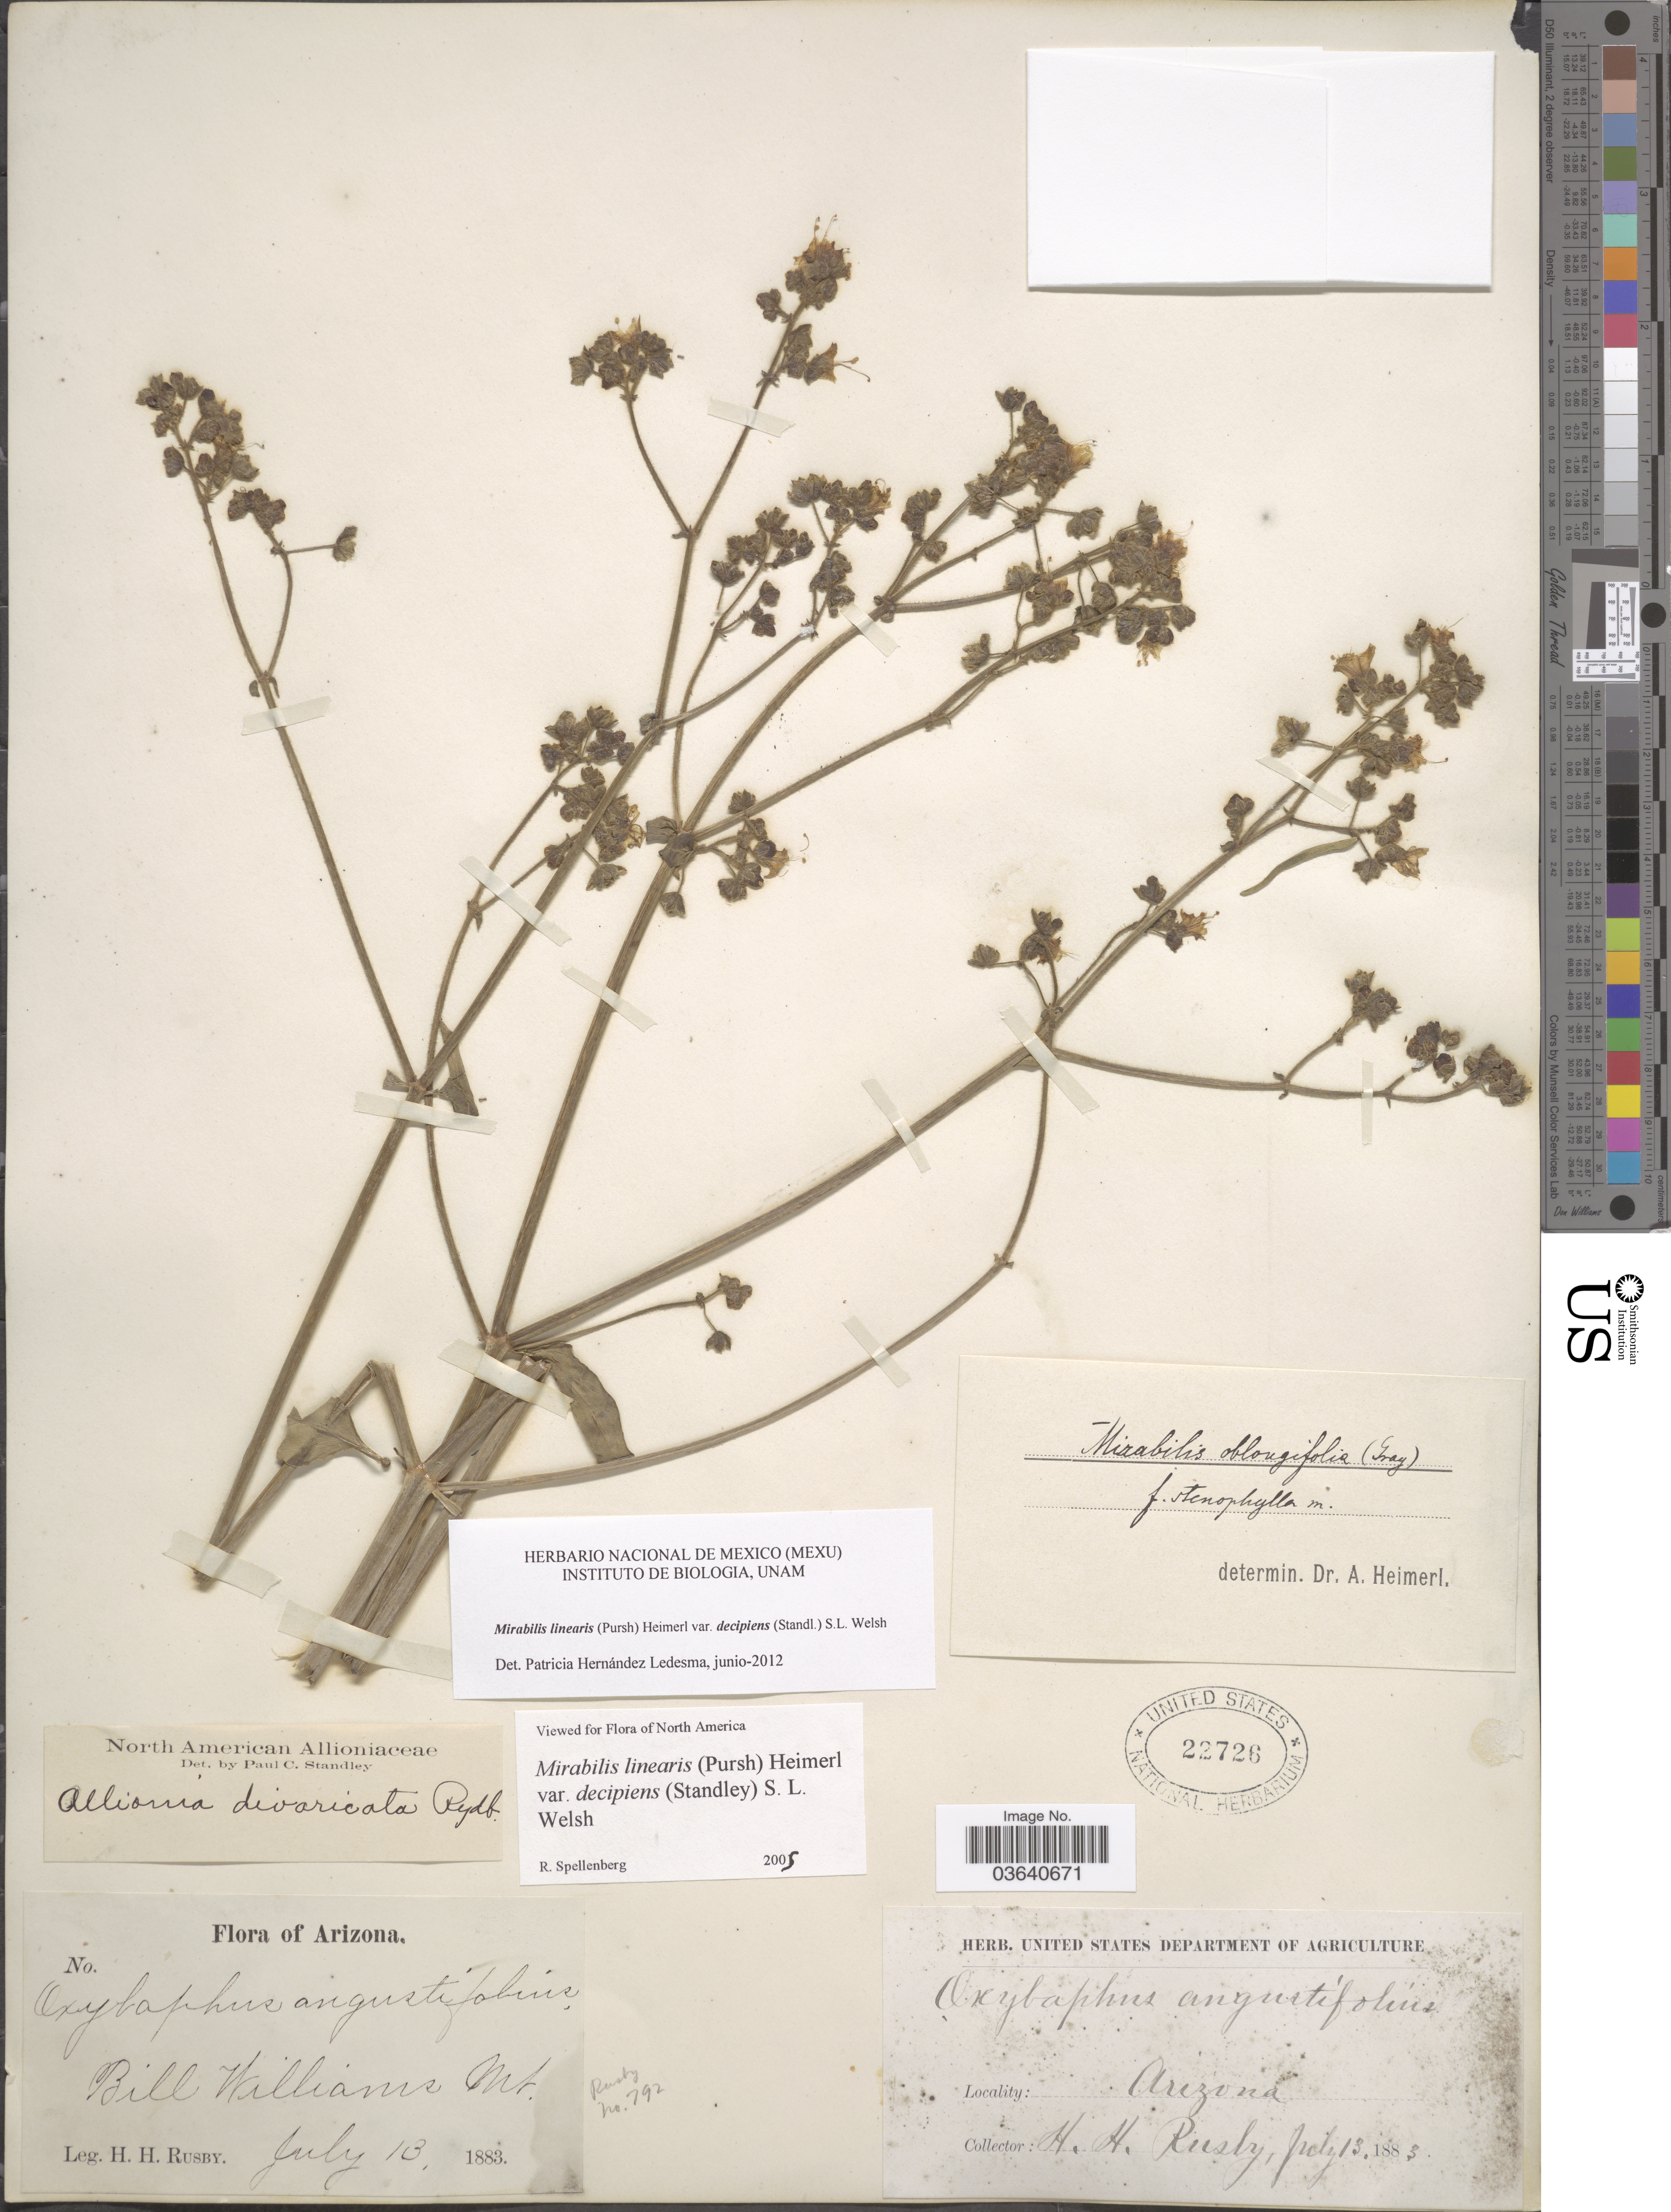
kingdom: Plantae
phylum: Tracheophyta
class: Magnoliopsida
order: Caryophyllales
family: Nyctaginaceae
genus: Mirabilis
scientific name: Mirabilis linearis var. decipiens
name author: (Standl.) S.L. Welsh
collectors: H. H. Rusby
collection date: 1883-07-13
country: United States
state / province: Arizona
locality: Bill Williams Mt.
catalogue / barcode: US 22726